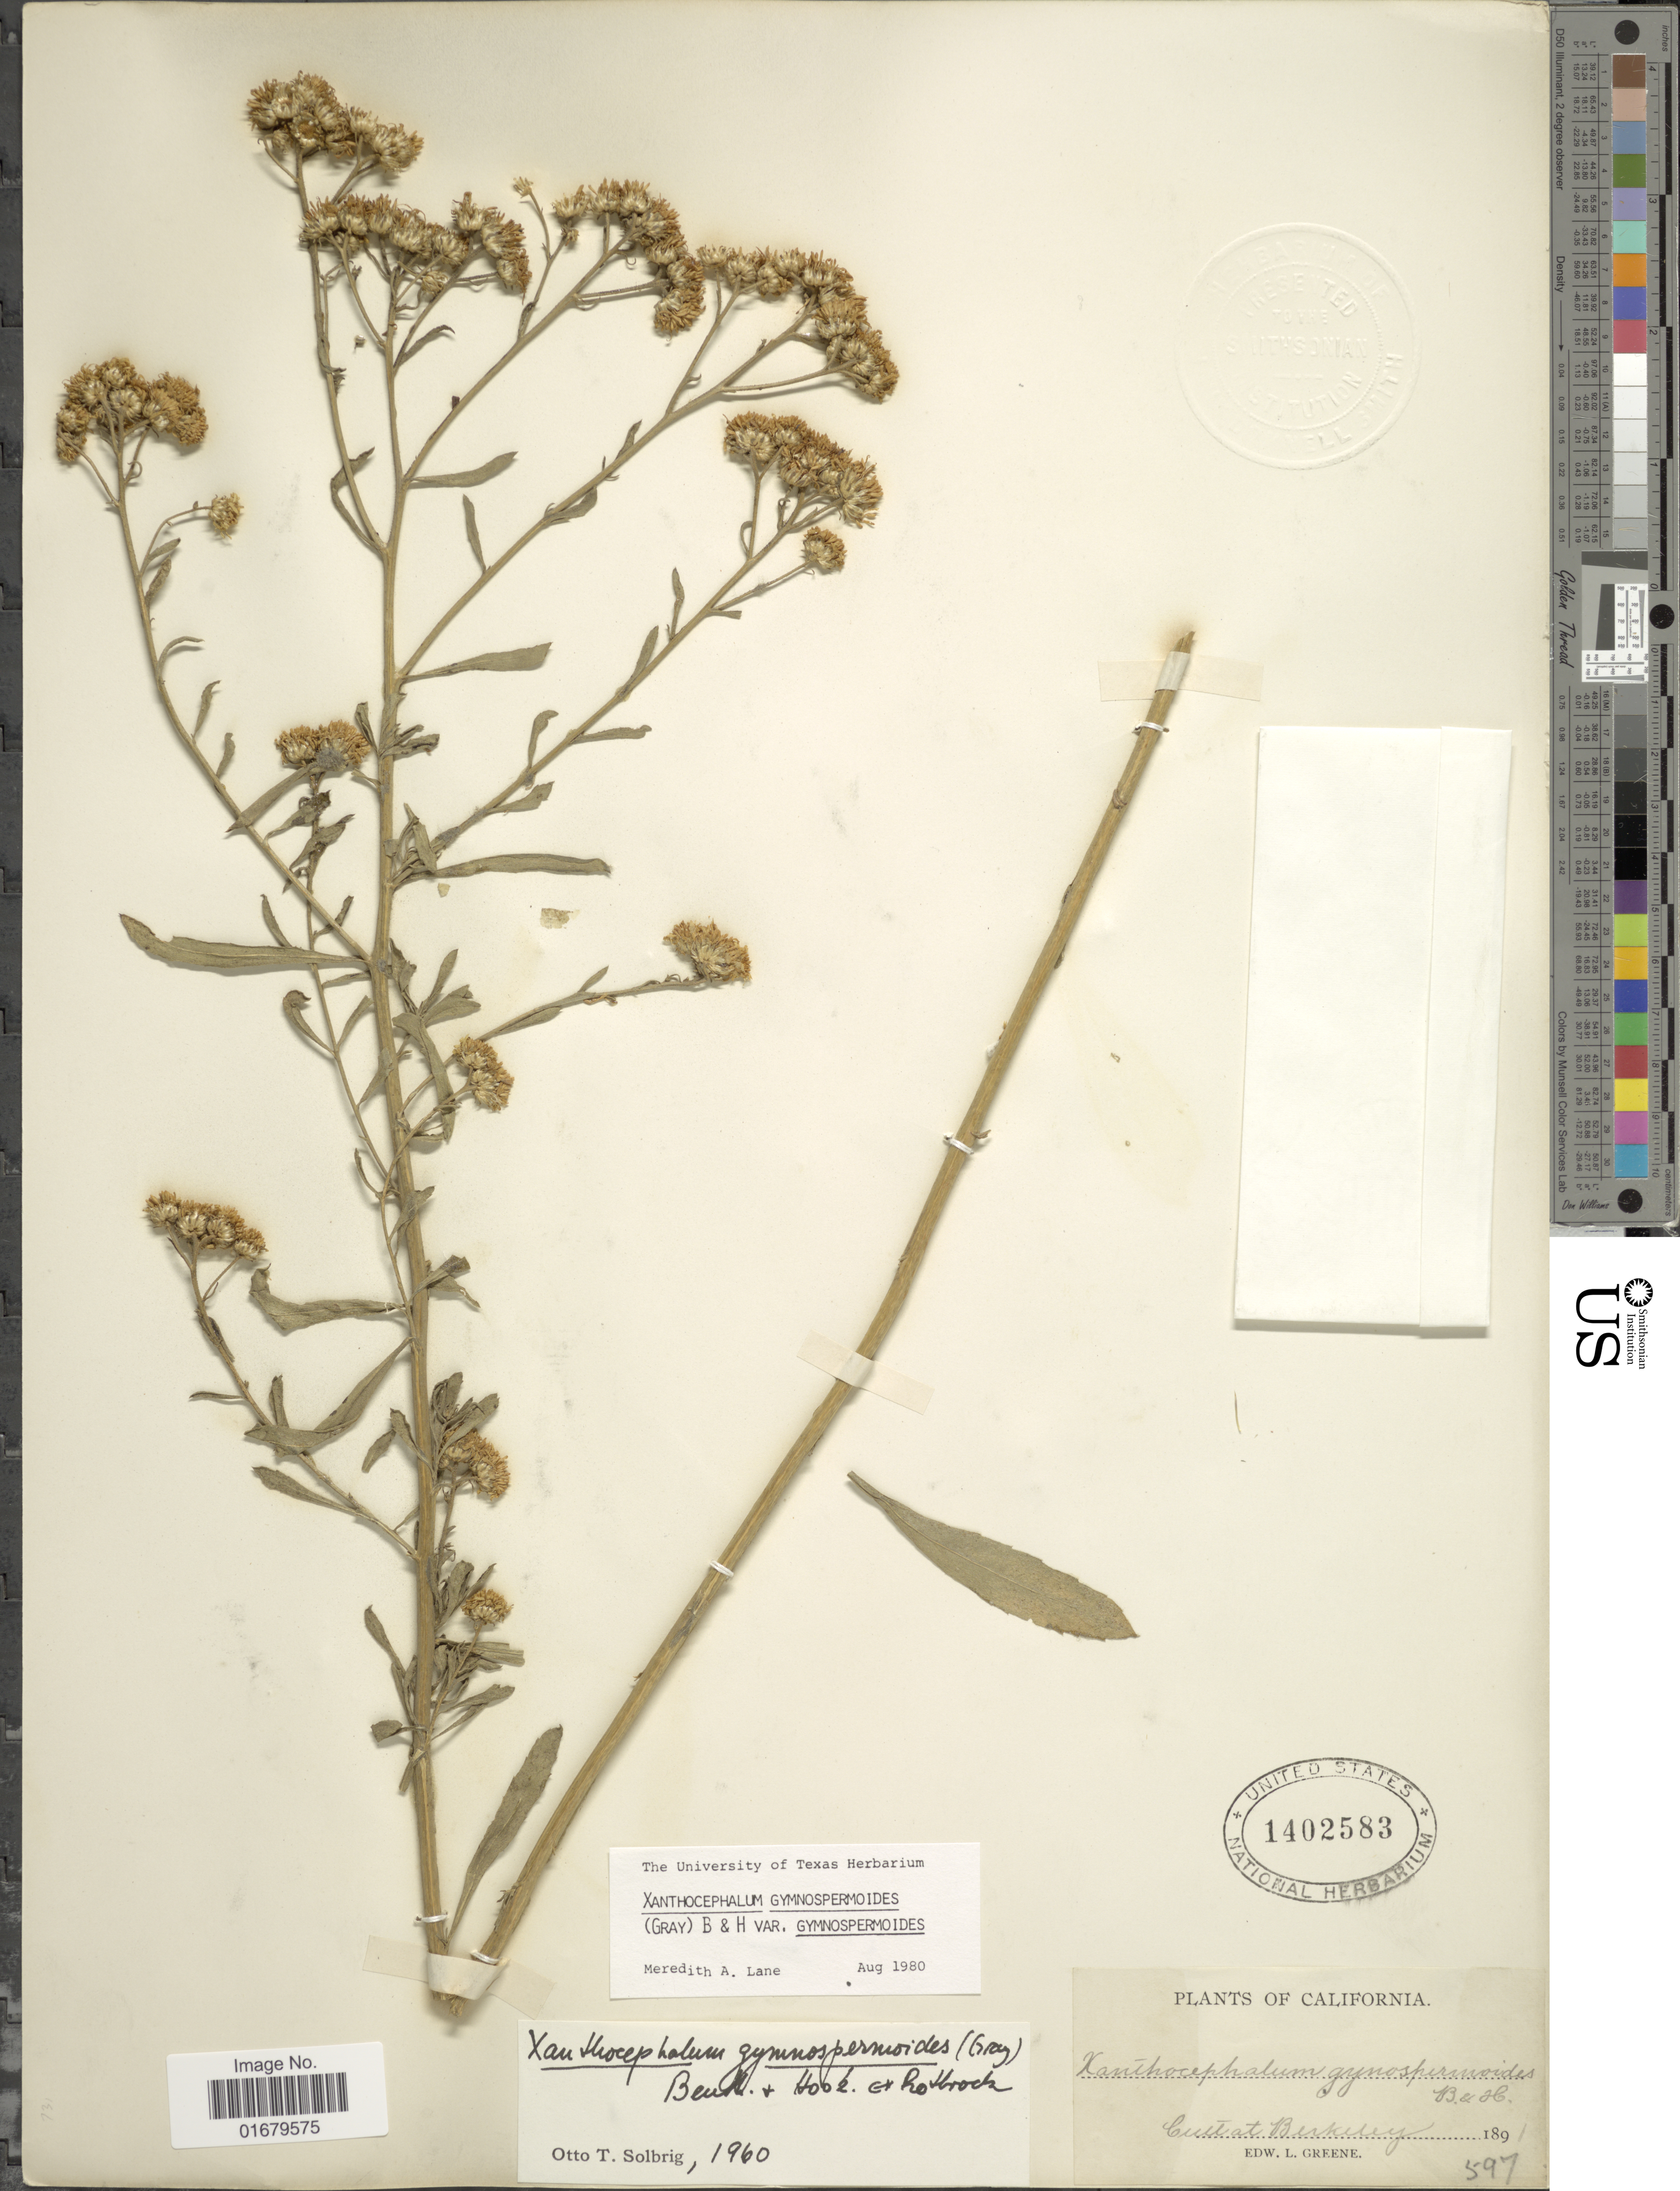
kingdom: Plantae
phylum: Tracheophyta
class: Magnoliopsida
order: Asterales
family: Asteraceae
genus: Xanthocephalum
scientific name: Xanthocephalum gymnospermoides var. gymnospermoides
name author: (A. Gray) Benth. & Hook. f.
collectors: E. L. Greene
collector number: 597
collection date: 1891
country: United States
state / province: California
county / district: Alameda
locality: Cult at Berkeley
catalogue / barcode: US 1402583